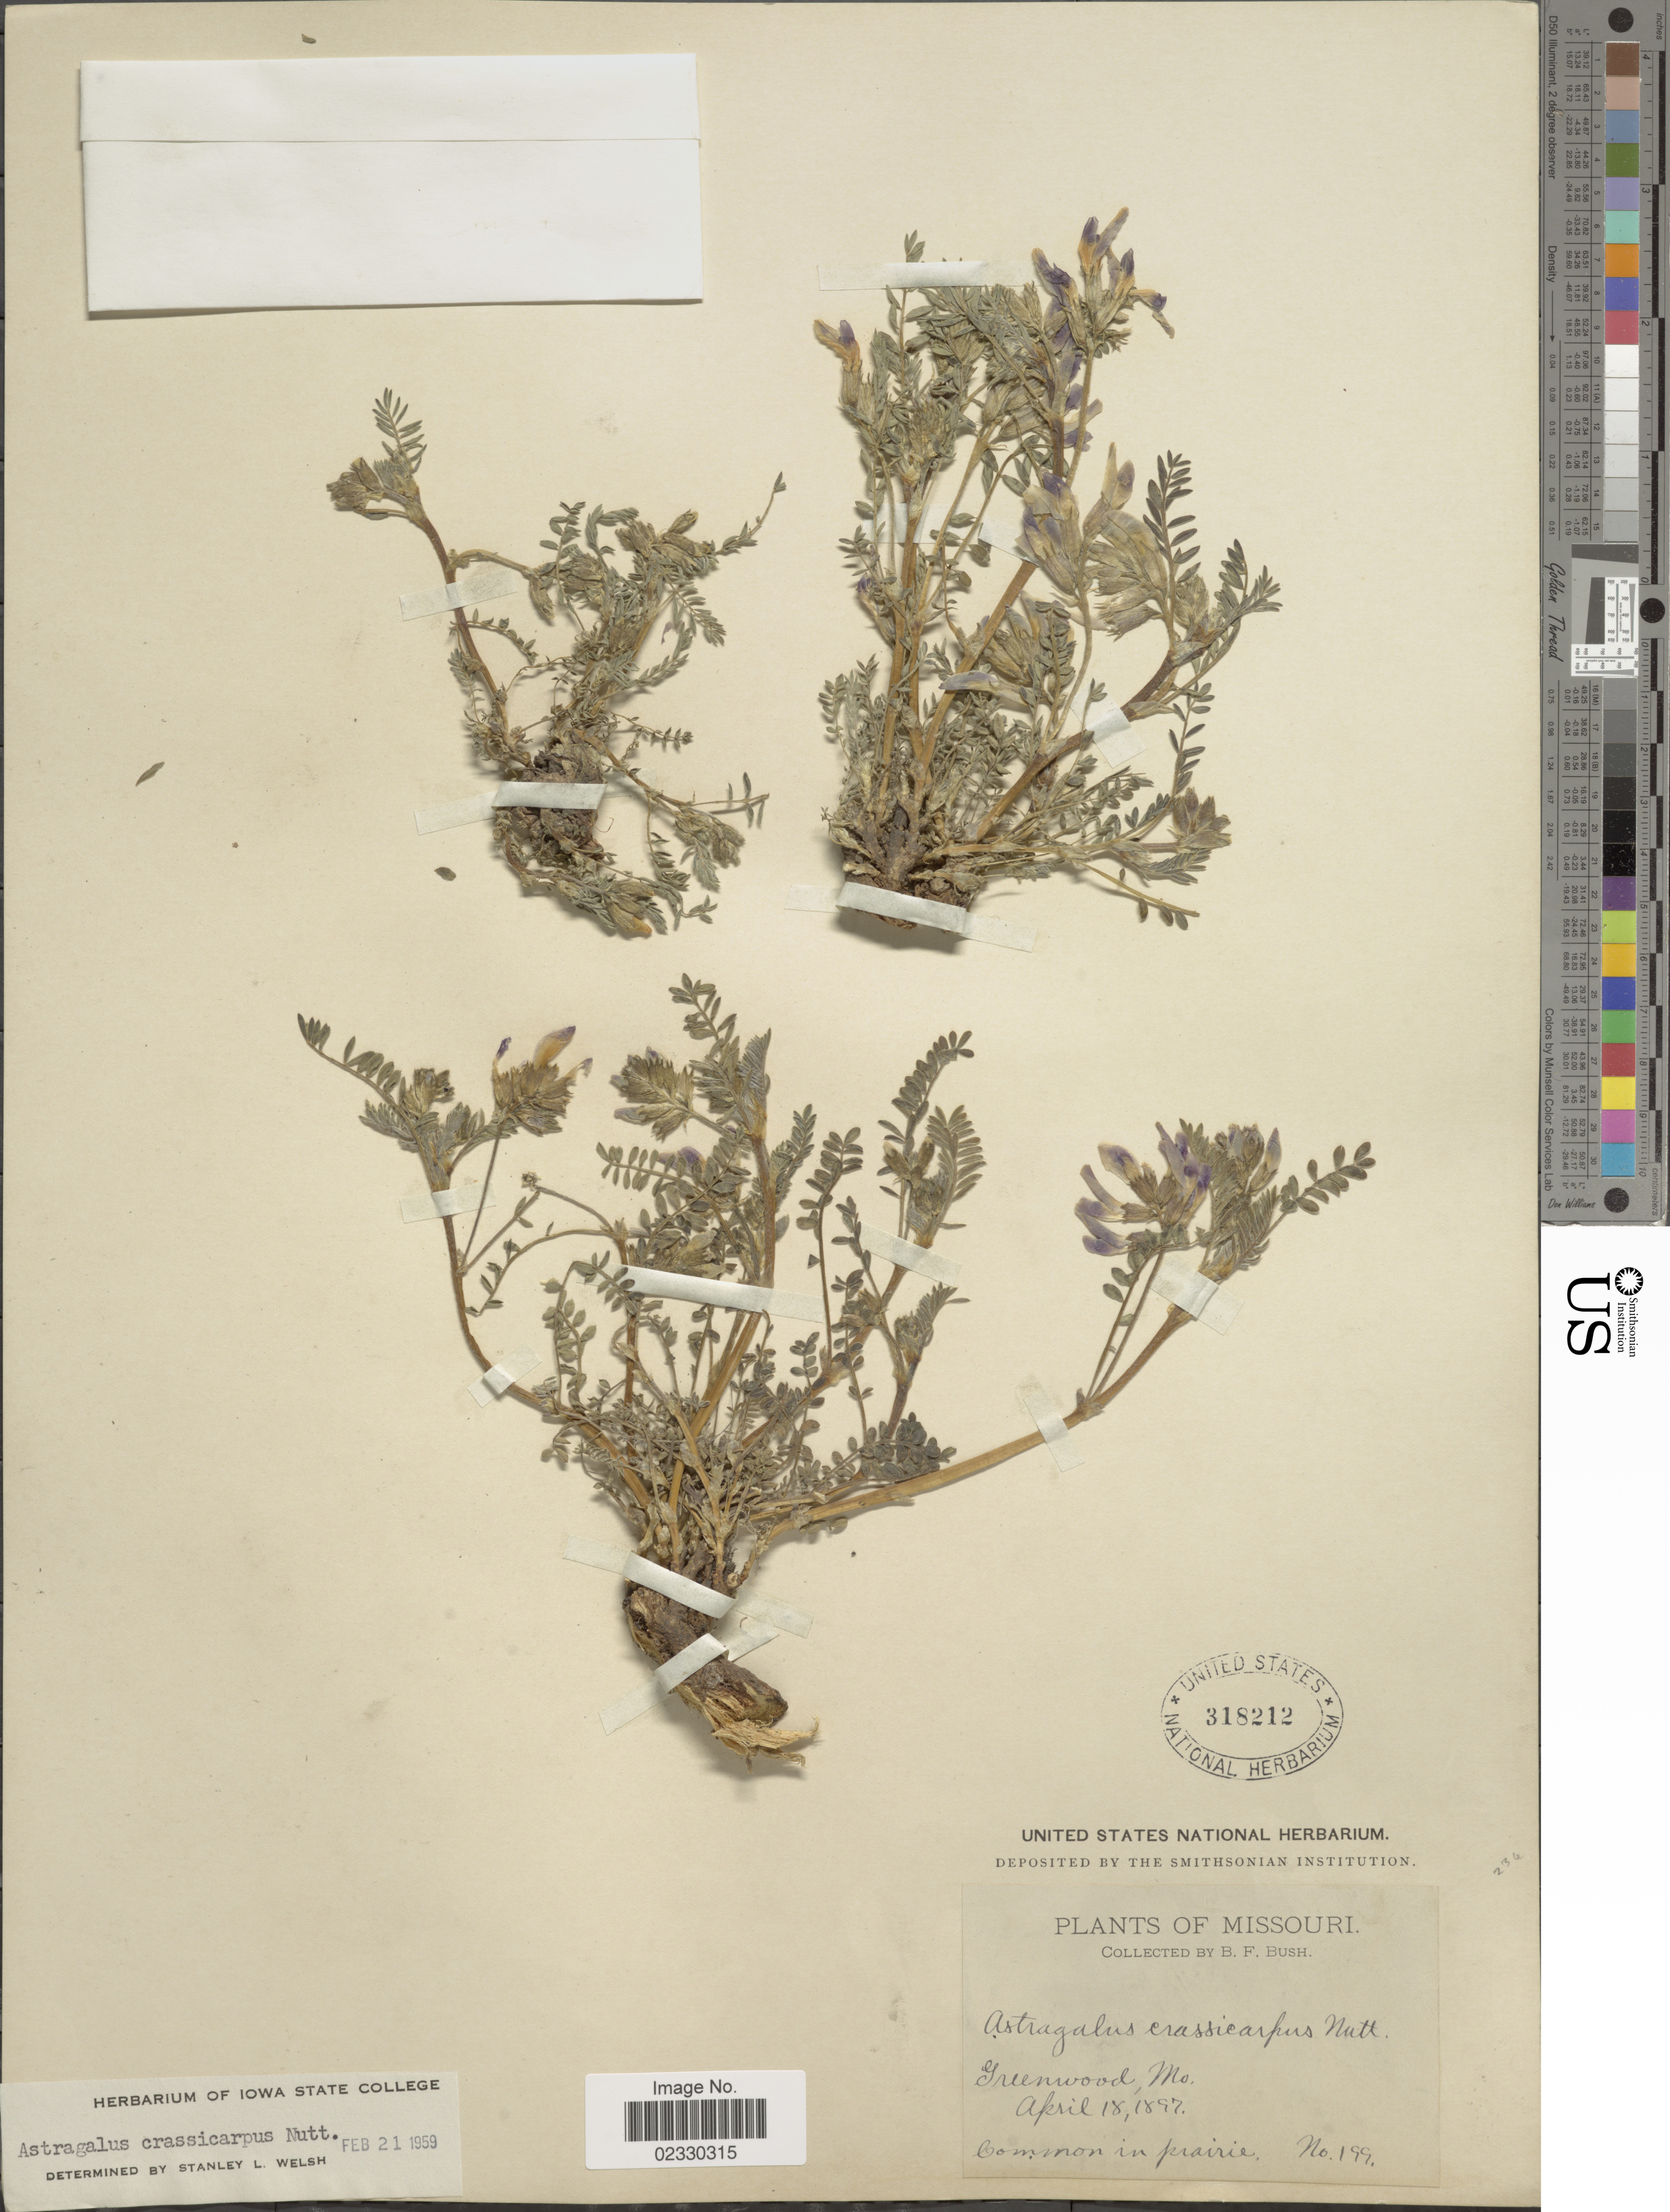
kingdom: Plantae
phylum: Tracheophyta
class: Magnoliopsida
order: Fabales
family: Fabaceae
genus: Astragalus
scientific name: Astragalus crassicarpus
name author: Nutt.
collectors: B. F. Bush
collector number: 199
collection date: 1897-04-18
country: United States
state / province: Missouri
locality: Greenwood, in prairie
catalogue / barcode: US 318212